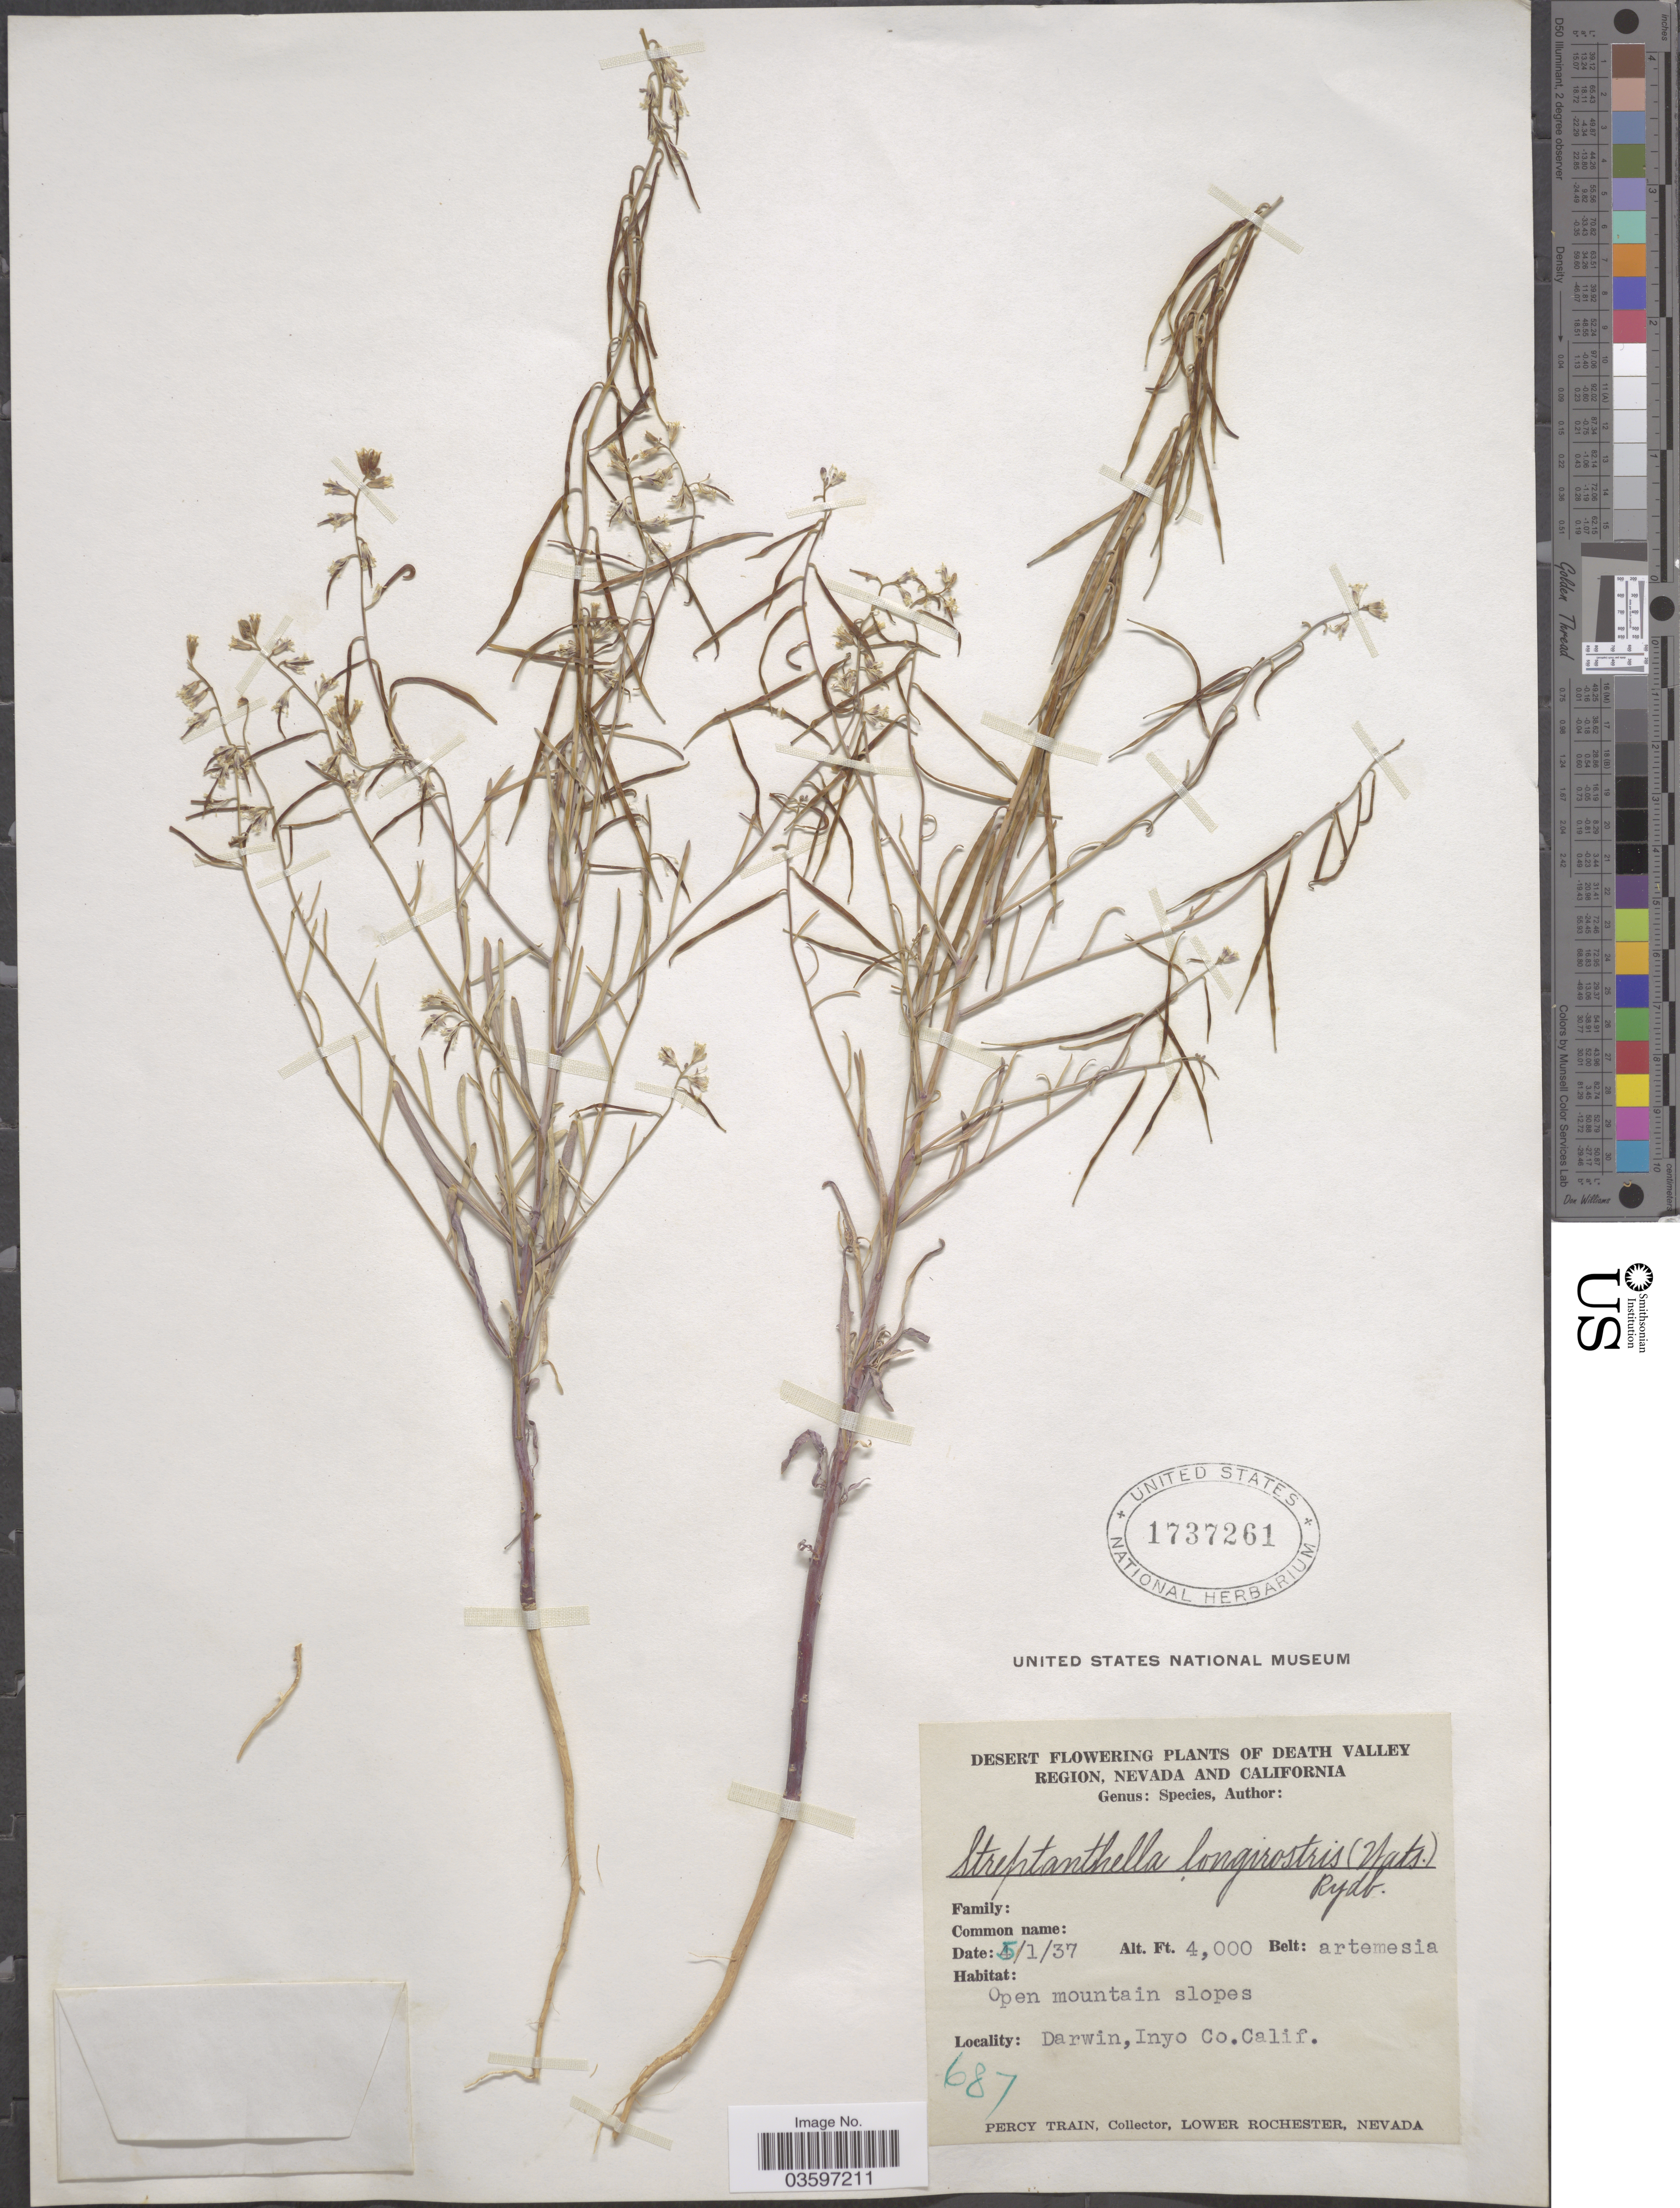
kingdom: Plantae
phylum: Tracheophyta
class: Magnoliopsida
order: Brassicales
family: Brassicaceae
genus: Streptanthella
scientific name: Streptanthella longirostris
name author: (S. Watson) Rydb.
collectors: P. Train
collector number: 687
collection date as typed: Transcribed d/m/y: 1/5/37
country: United States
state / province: California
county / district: Inyo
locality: Death Valley Region. Darwin, Inyo Co.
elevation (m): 1219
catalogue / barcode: US 1737261